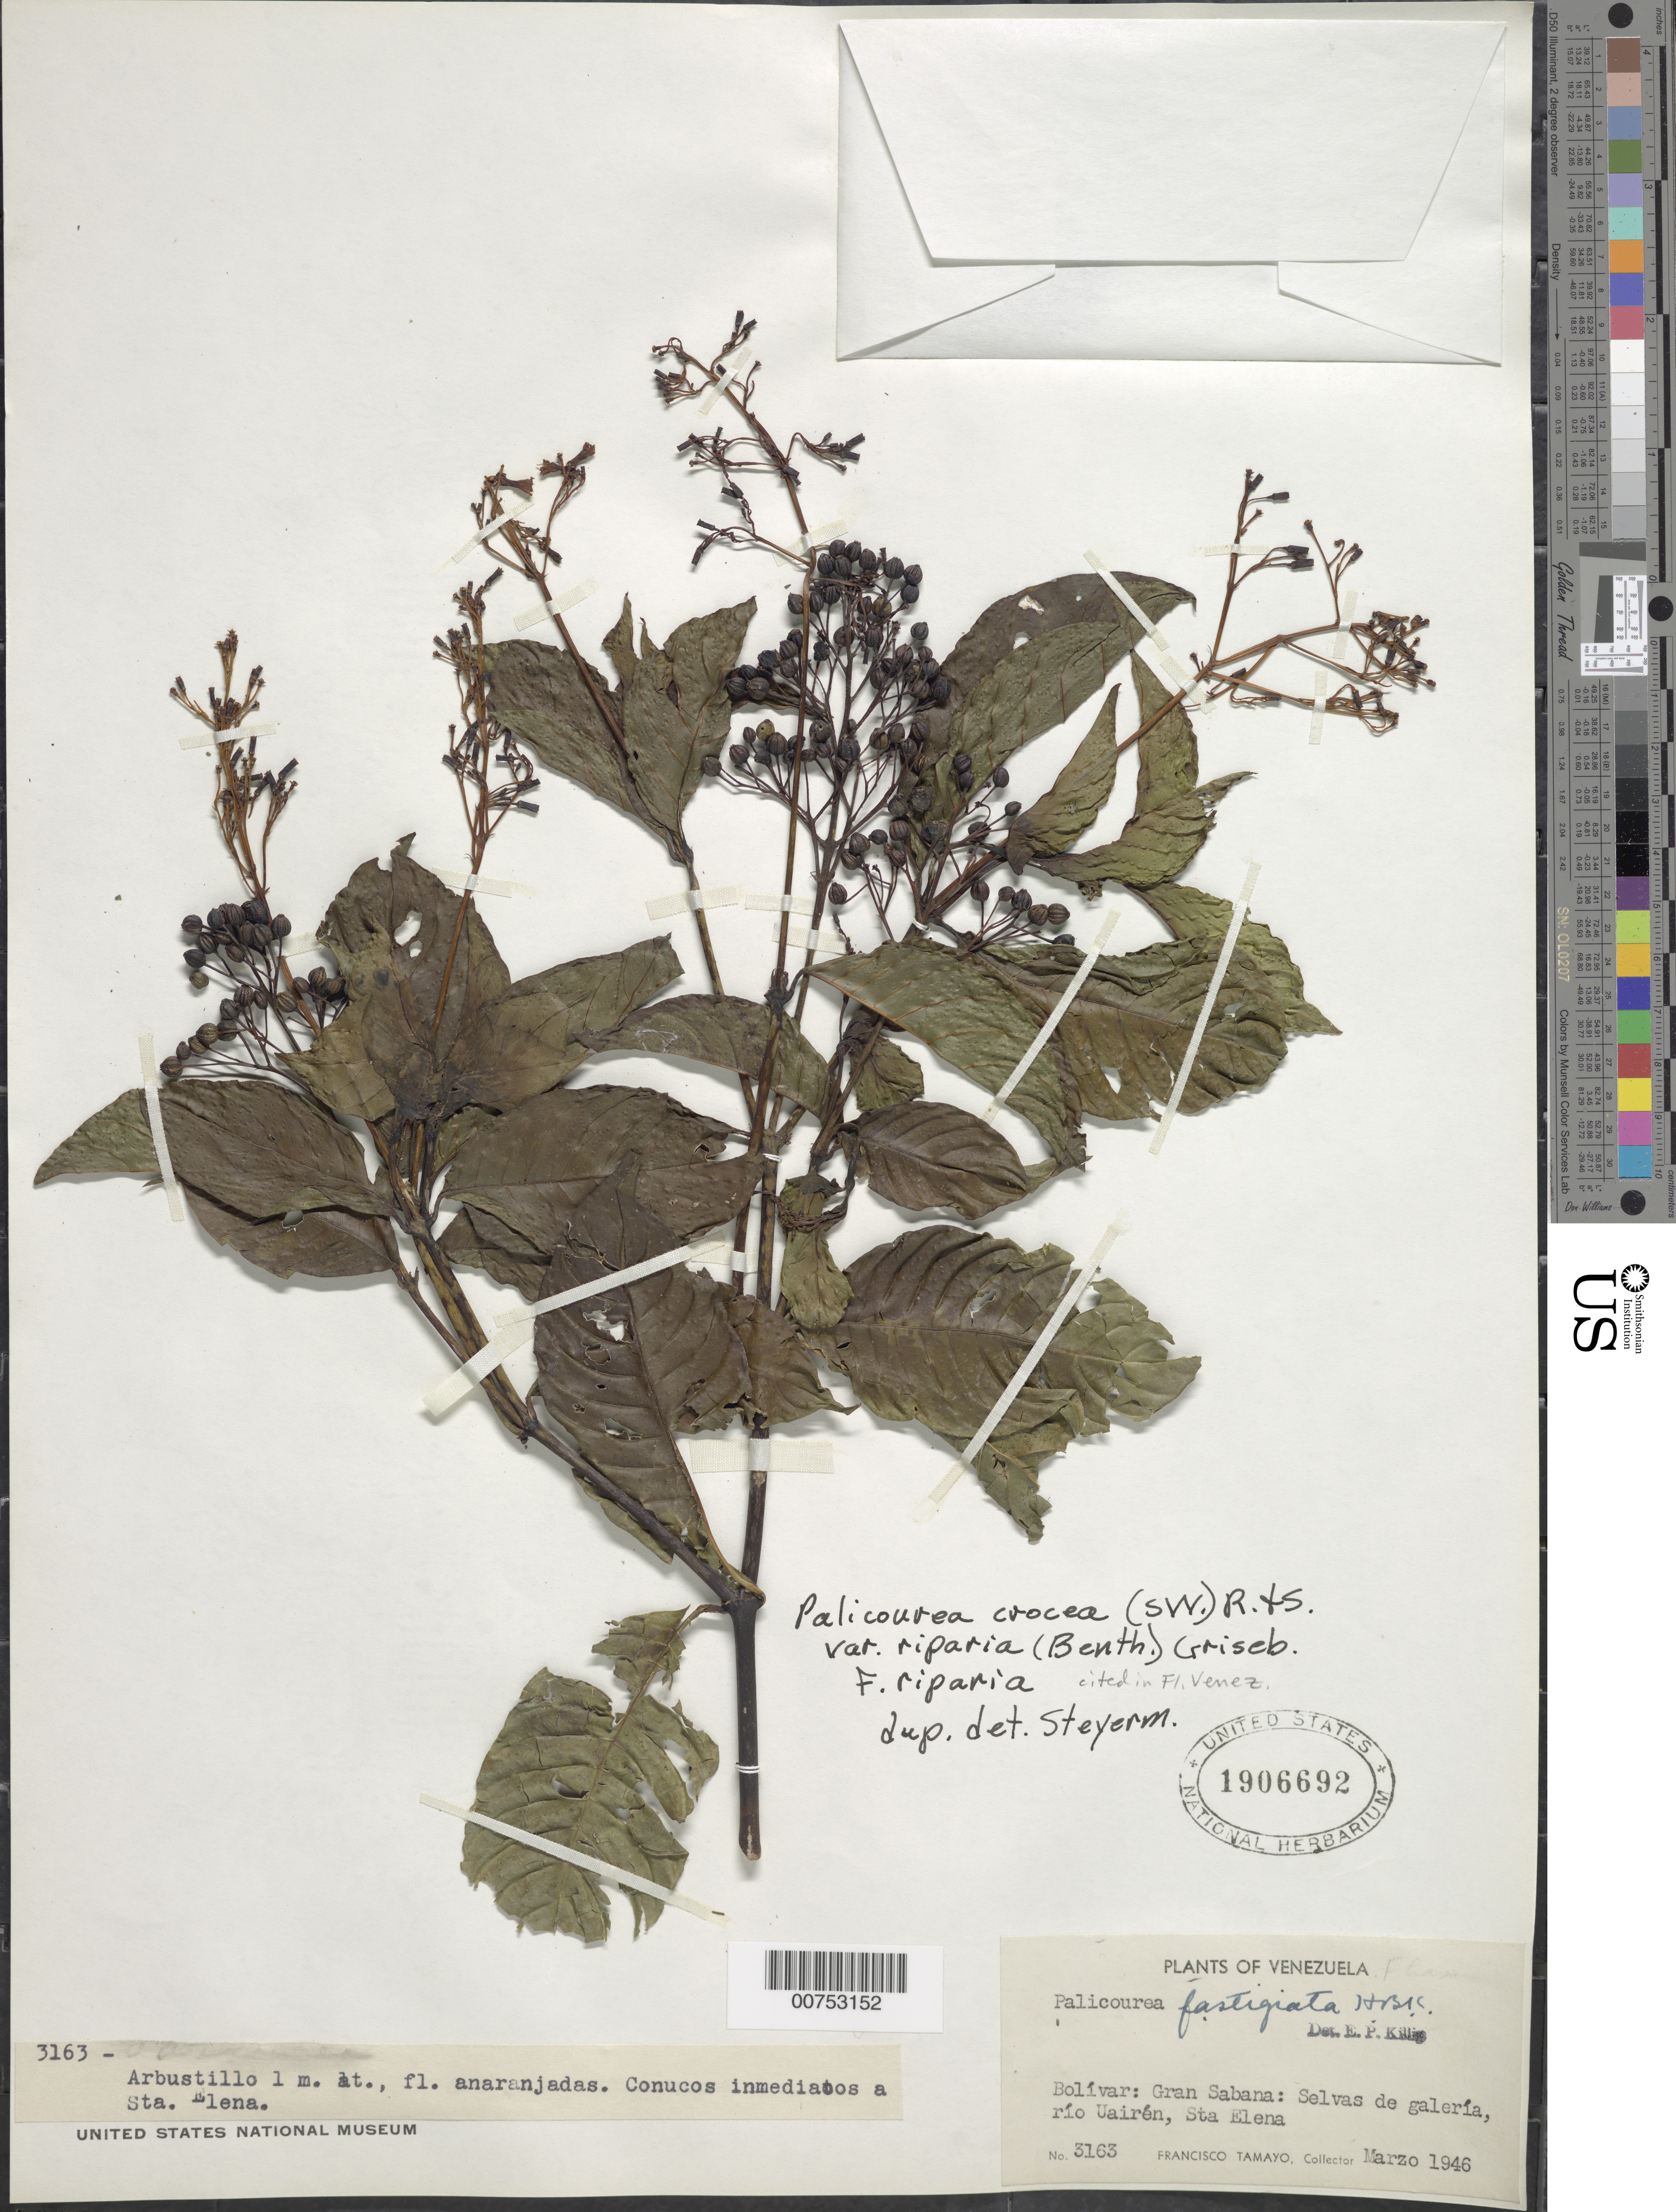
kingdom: Plantae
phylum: Tracheophyta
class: Magnoliopsida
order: Gentianales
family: Rubiaceae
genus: Palicourea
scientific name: Palicourea crocea var. riparia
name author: (Benth.) Griseb.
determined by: Steyermark, Julian A., (VEN)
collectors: F. Tamayo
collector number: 3163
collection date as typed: Mar-46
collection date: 1946-03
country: Venezuela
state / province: Bolívar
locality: Gran Sabana, Sta. Elena, Río Uairén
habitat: Conucos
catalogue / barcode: US 1906692